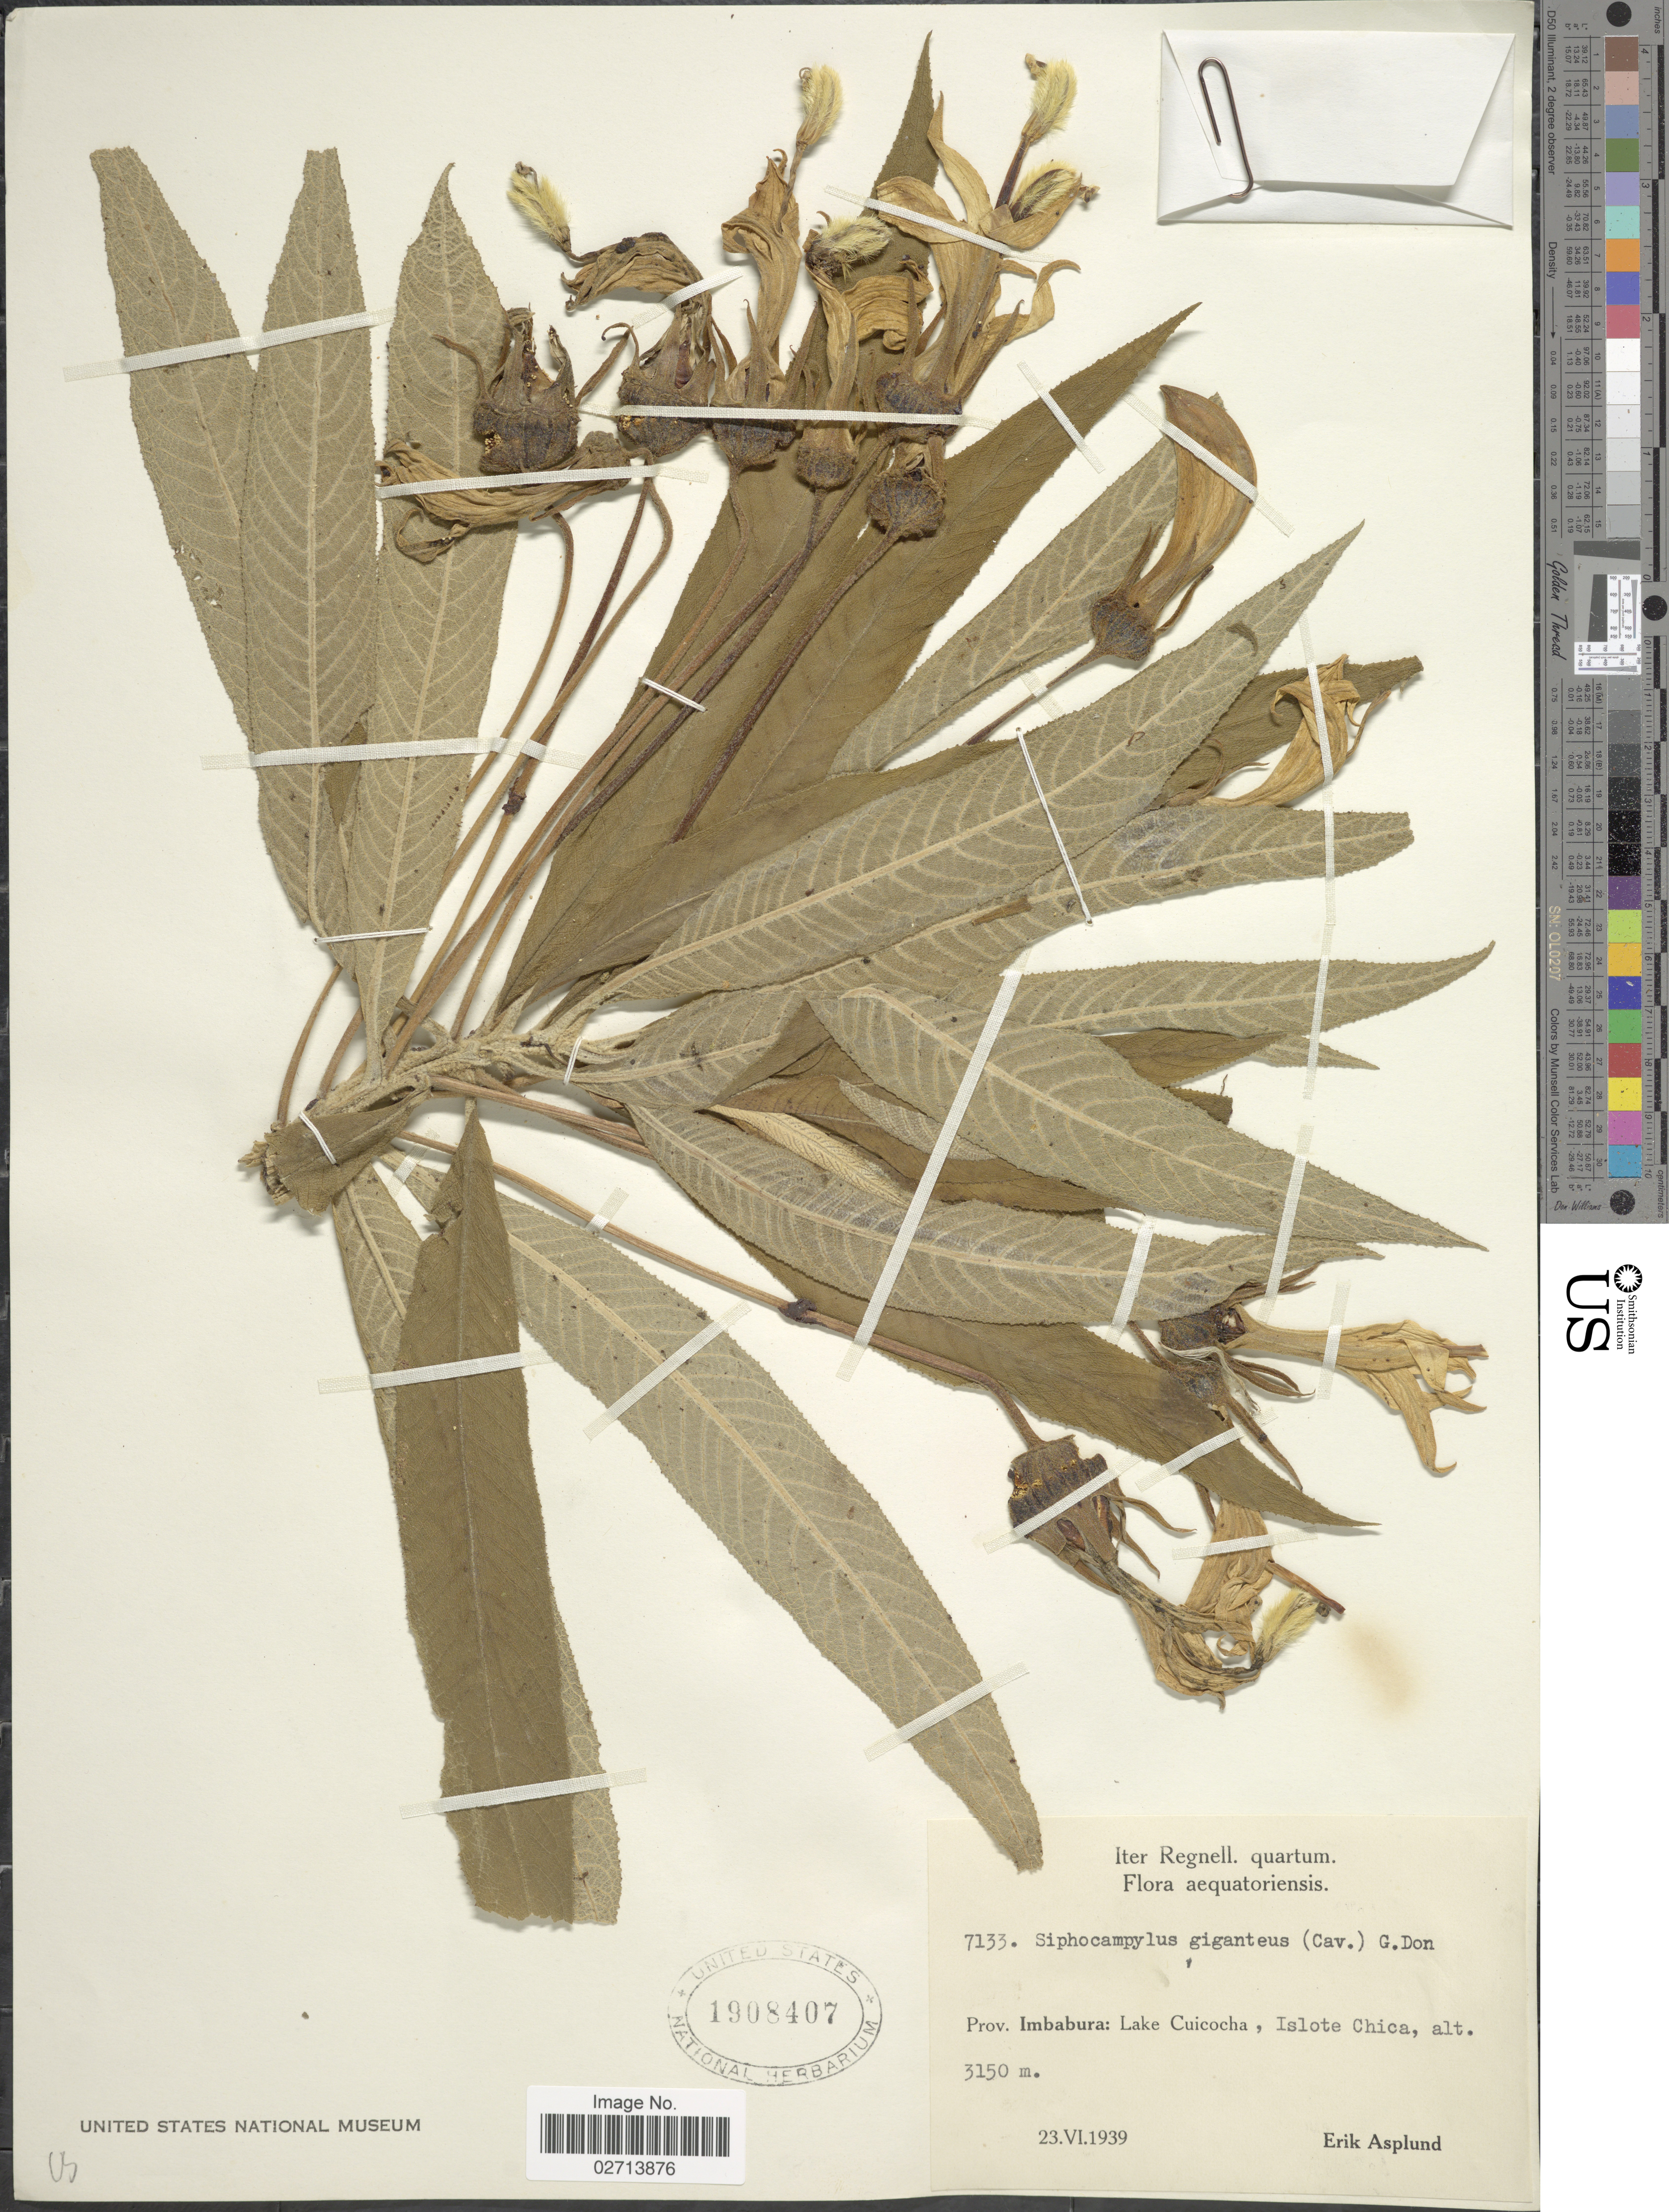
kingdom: Plantae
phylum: Tracheophyta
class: Magnoliopsida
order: Asterales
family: Campanulaceae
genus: Siphocampylus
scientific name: Siphocampylus giganteus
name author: (Cav.) G. Don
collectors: E. Asplund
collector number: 7133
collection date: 1939-06-23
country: Ecuador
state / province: Imbabura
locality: Lake Cuicocha, Islote Chica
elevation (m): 3150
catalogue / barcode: US 1908407